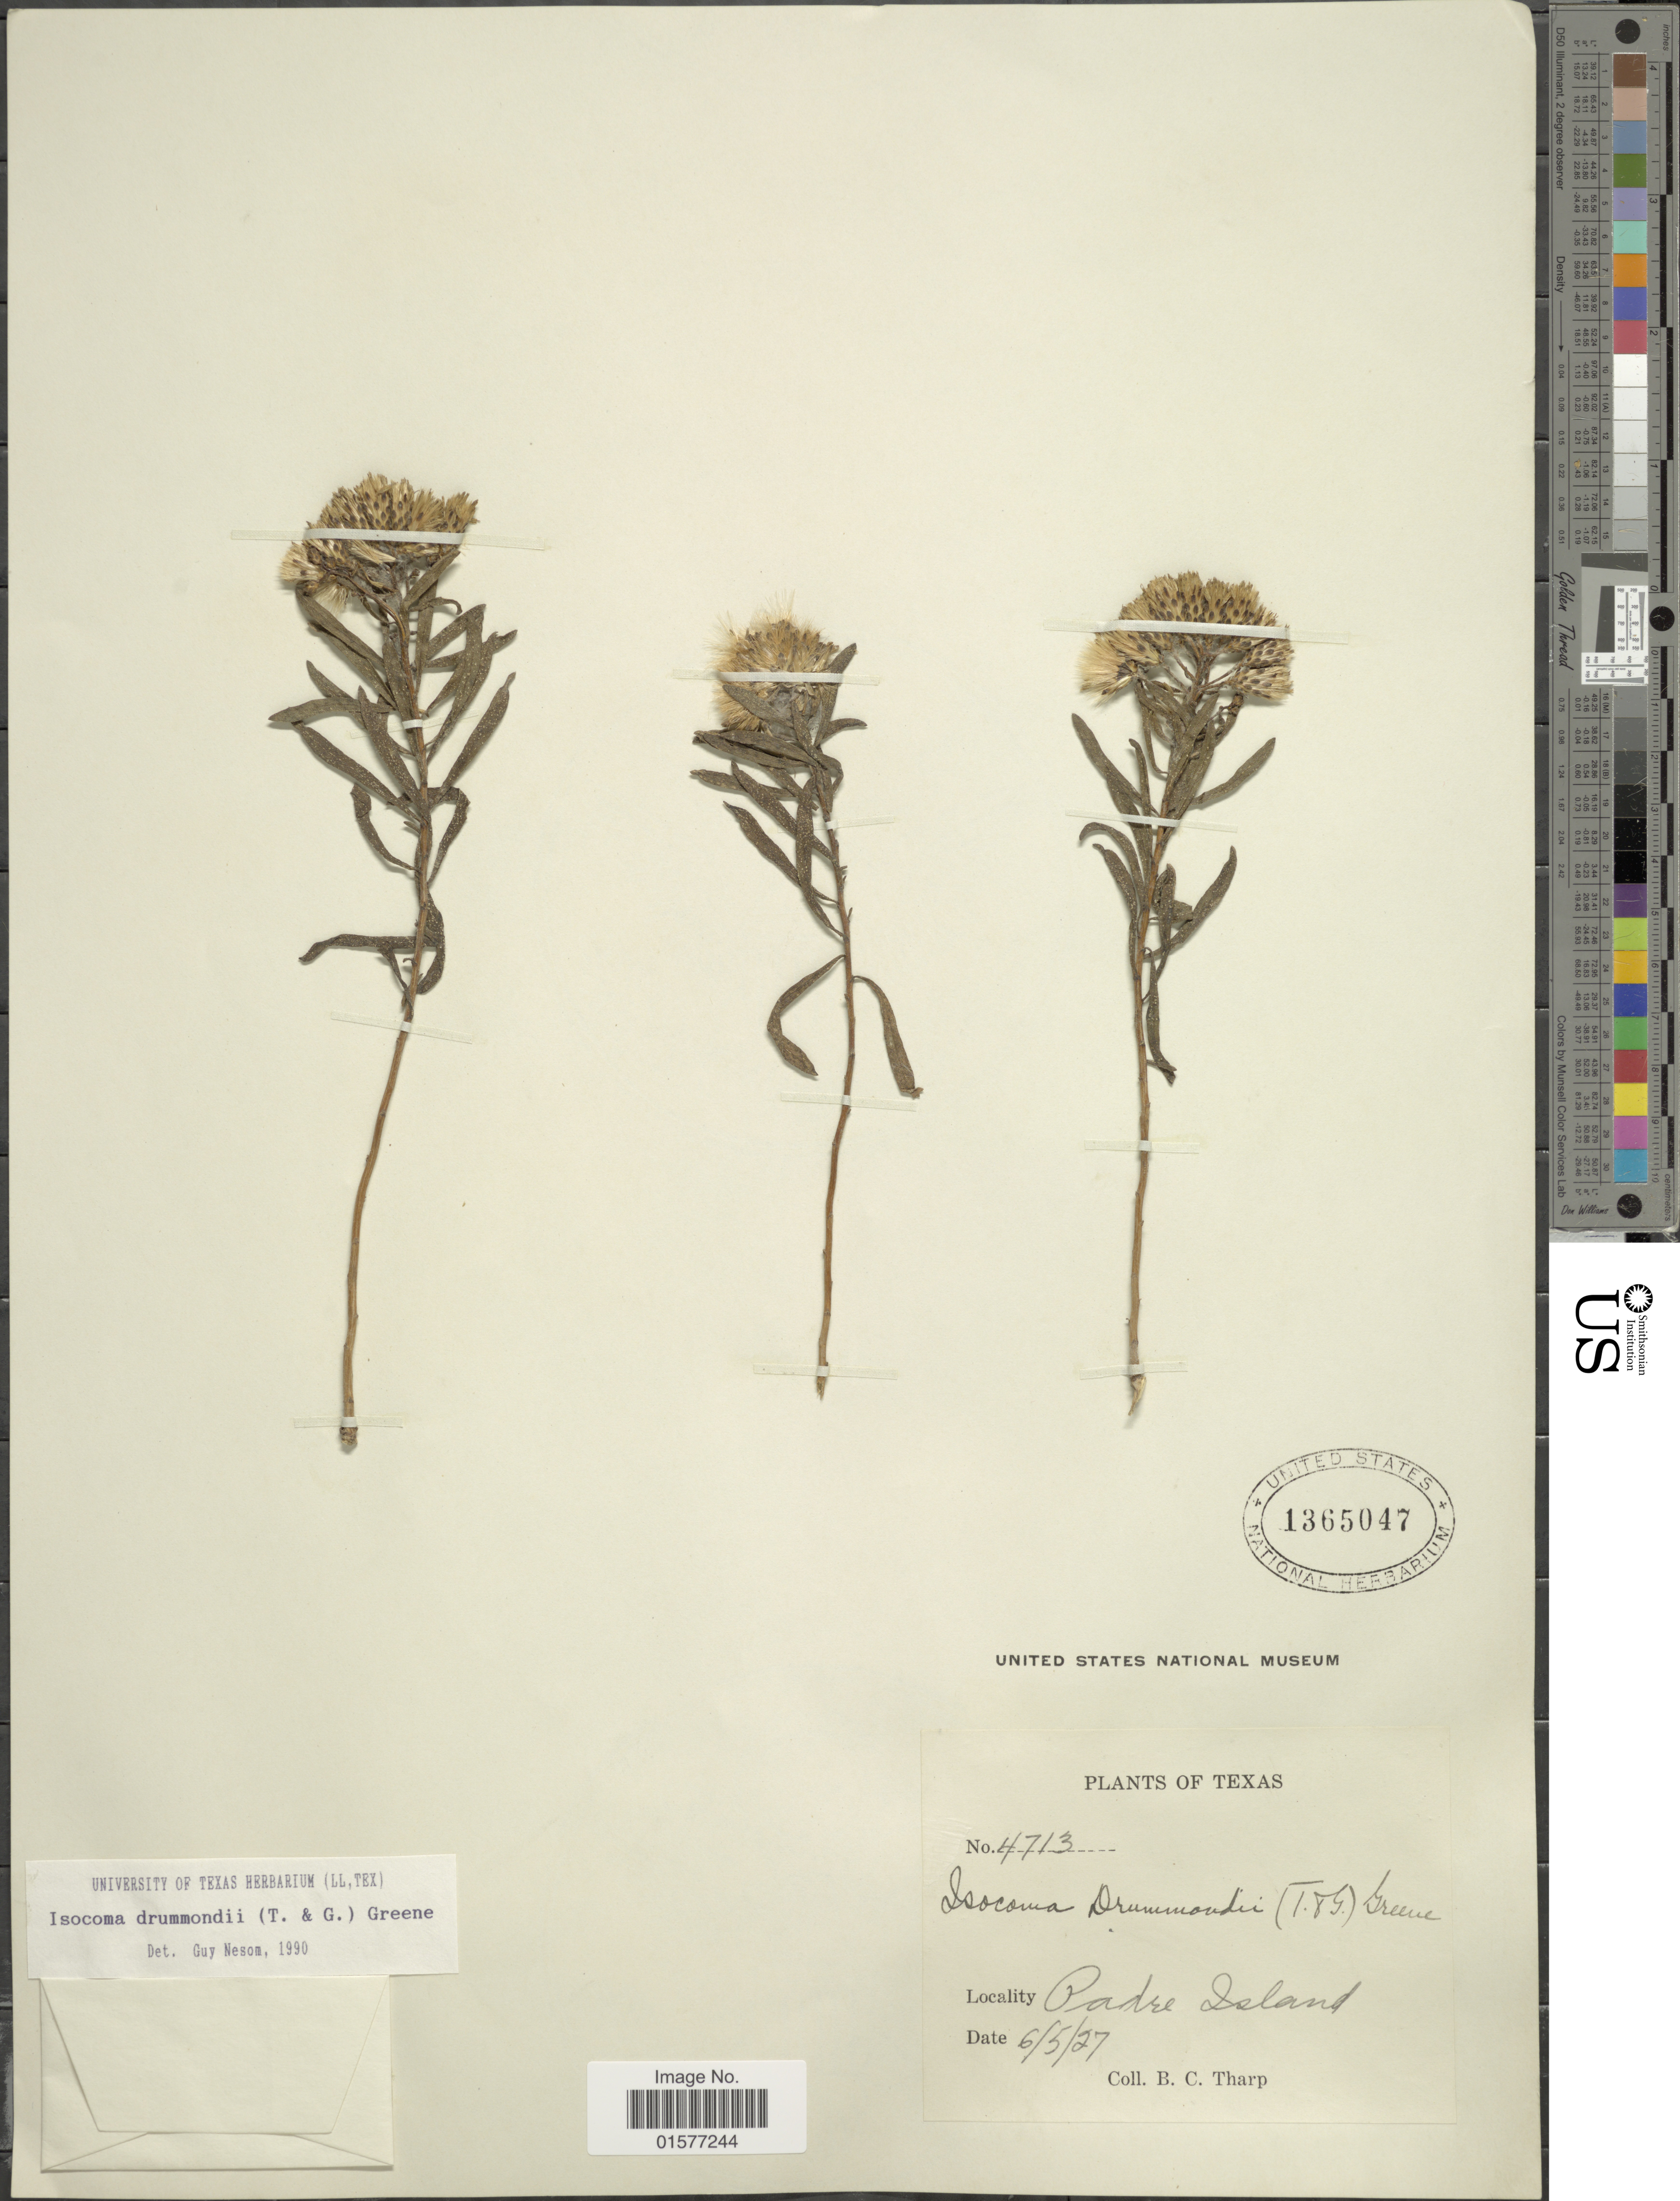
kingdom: Plantae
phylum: Tracheophyta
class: Magnoliopsida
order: Asterales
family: Asteraceae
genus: Isocoma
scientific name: Isocoma drummondii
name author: (Torr. & A. Gray) Greene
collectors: B. C. Tharp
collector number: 4713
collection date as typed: Transcribed d/m/y: 5/6/27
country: United States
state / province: Texas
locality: Padre Island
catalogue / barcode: US 1365047